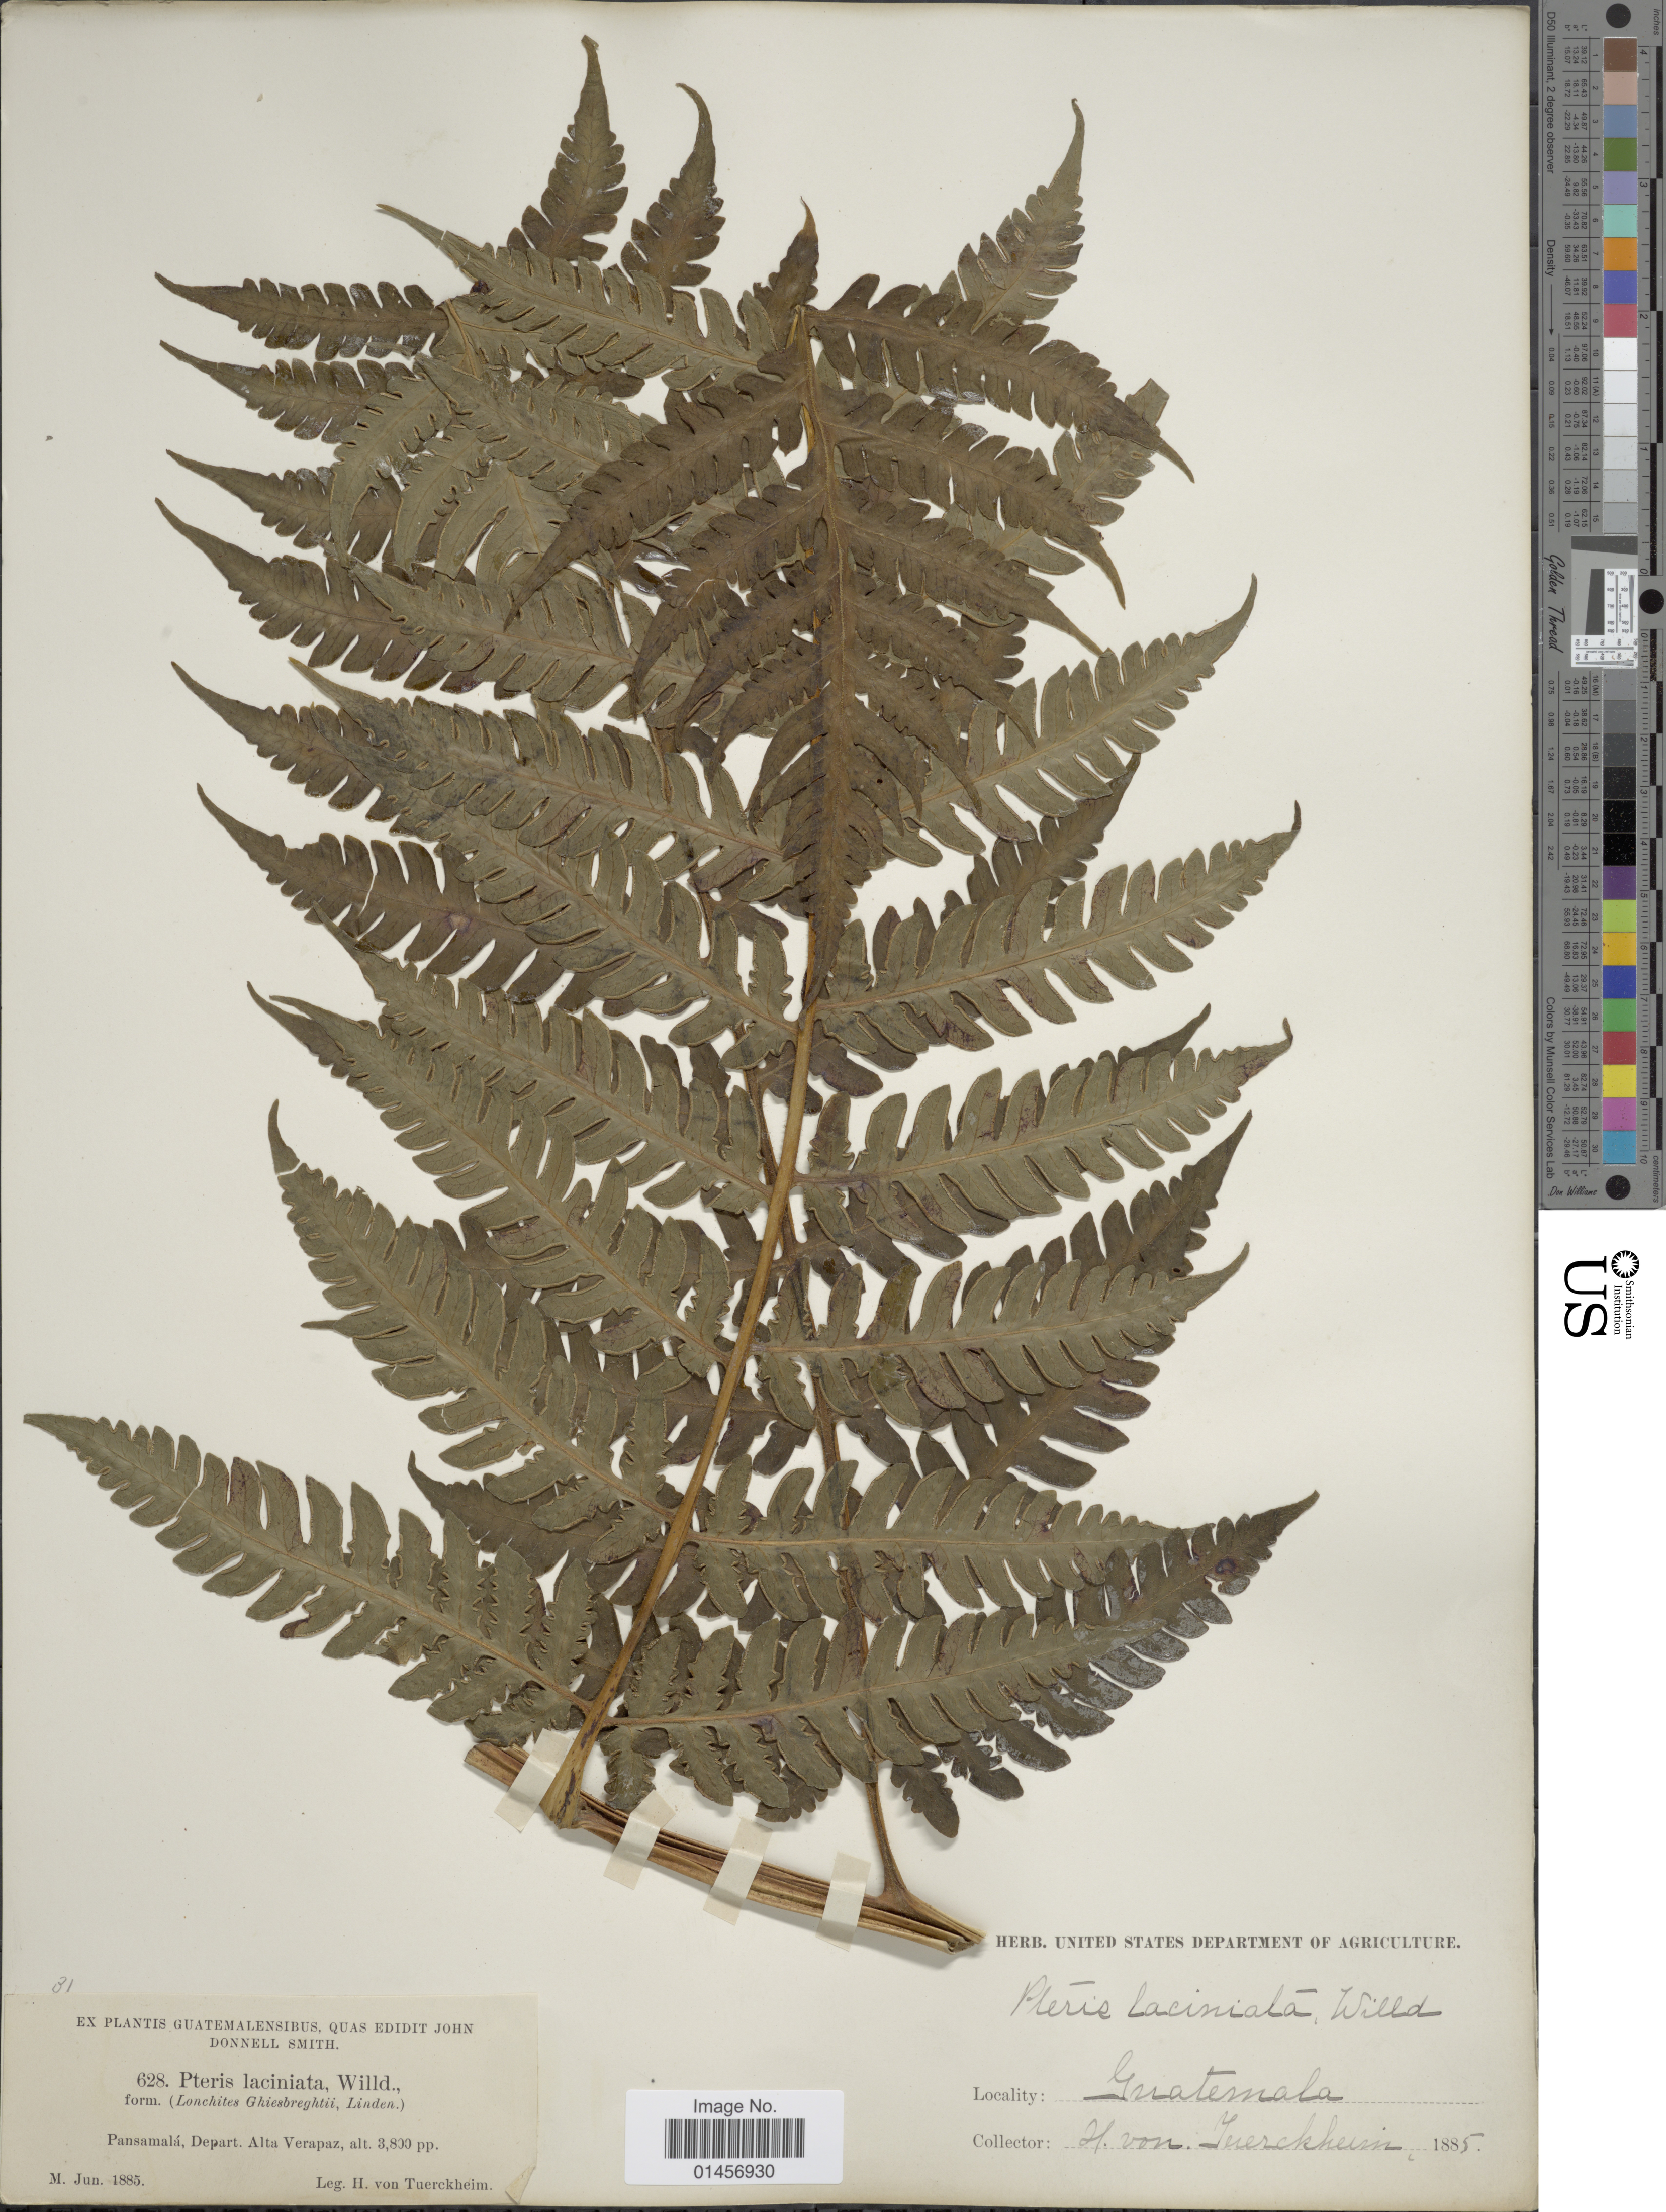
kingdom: Plantae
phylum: Tracheophyta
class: Polypodiopsida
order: Polypodiales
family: Lonchitidaceae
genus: Lonchitis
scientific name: Lonchitis hirsuta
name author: L.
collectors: H. von Türckheim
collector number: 628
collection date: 1885-06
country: Guatemala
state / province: Alta Verapaz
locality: Guatemala, Pansamala, Depart. Alta Verapaz.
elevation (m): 1158